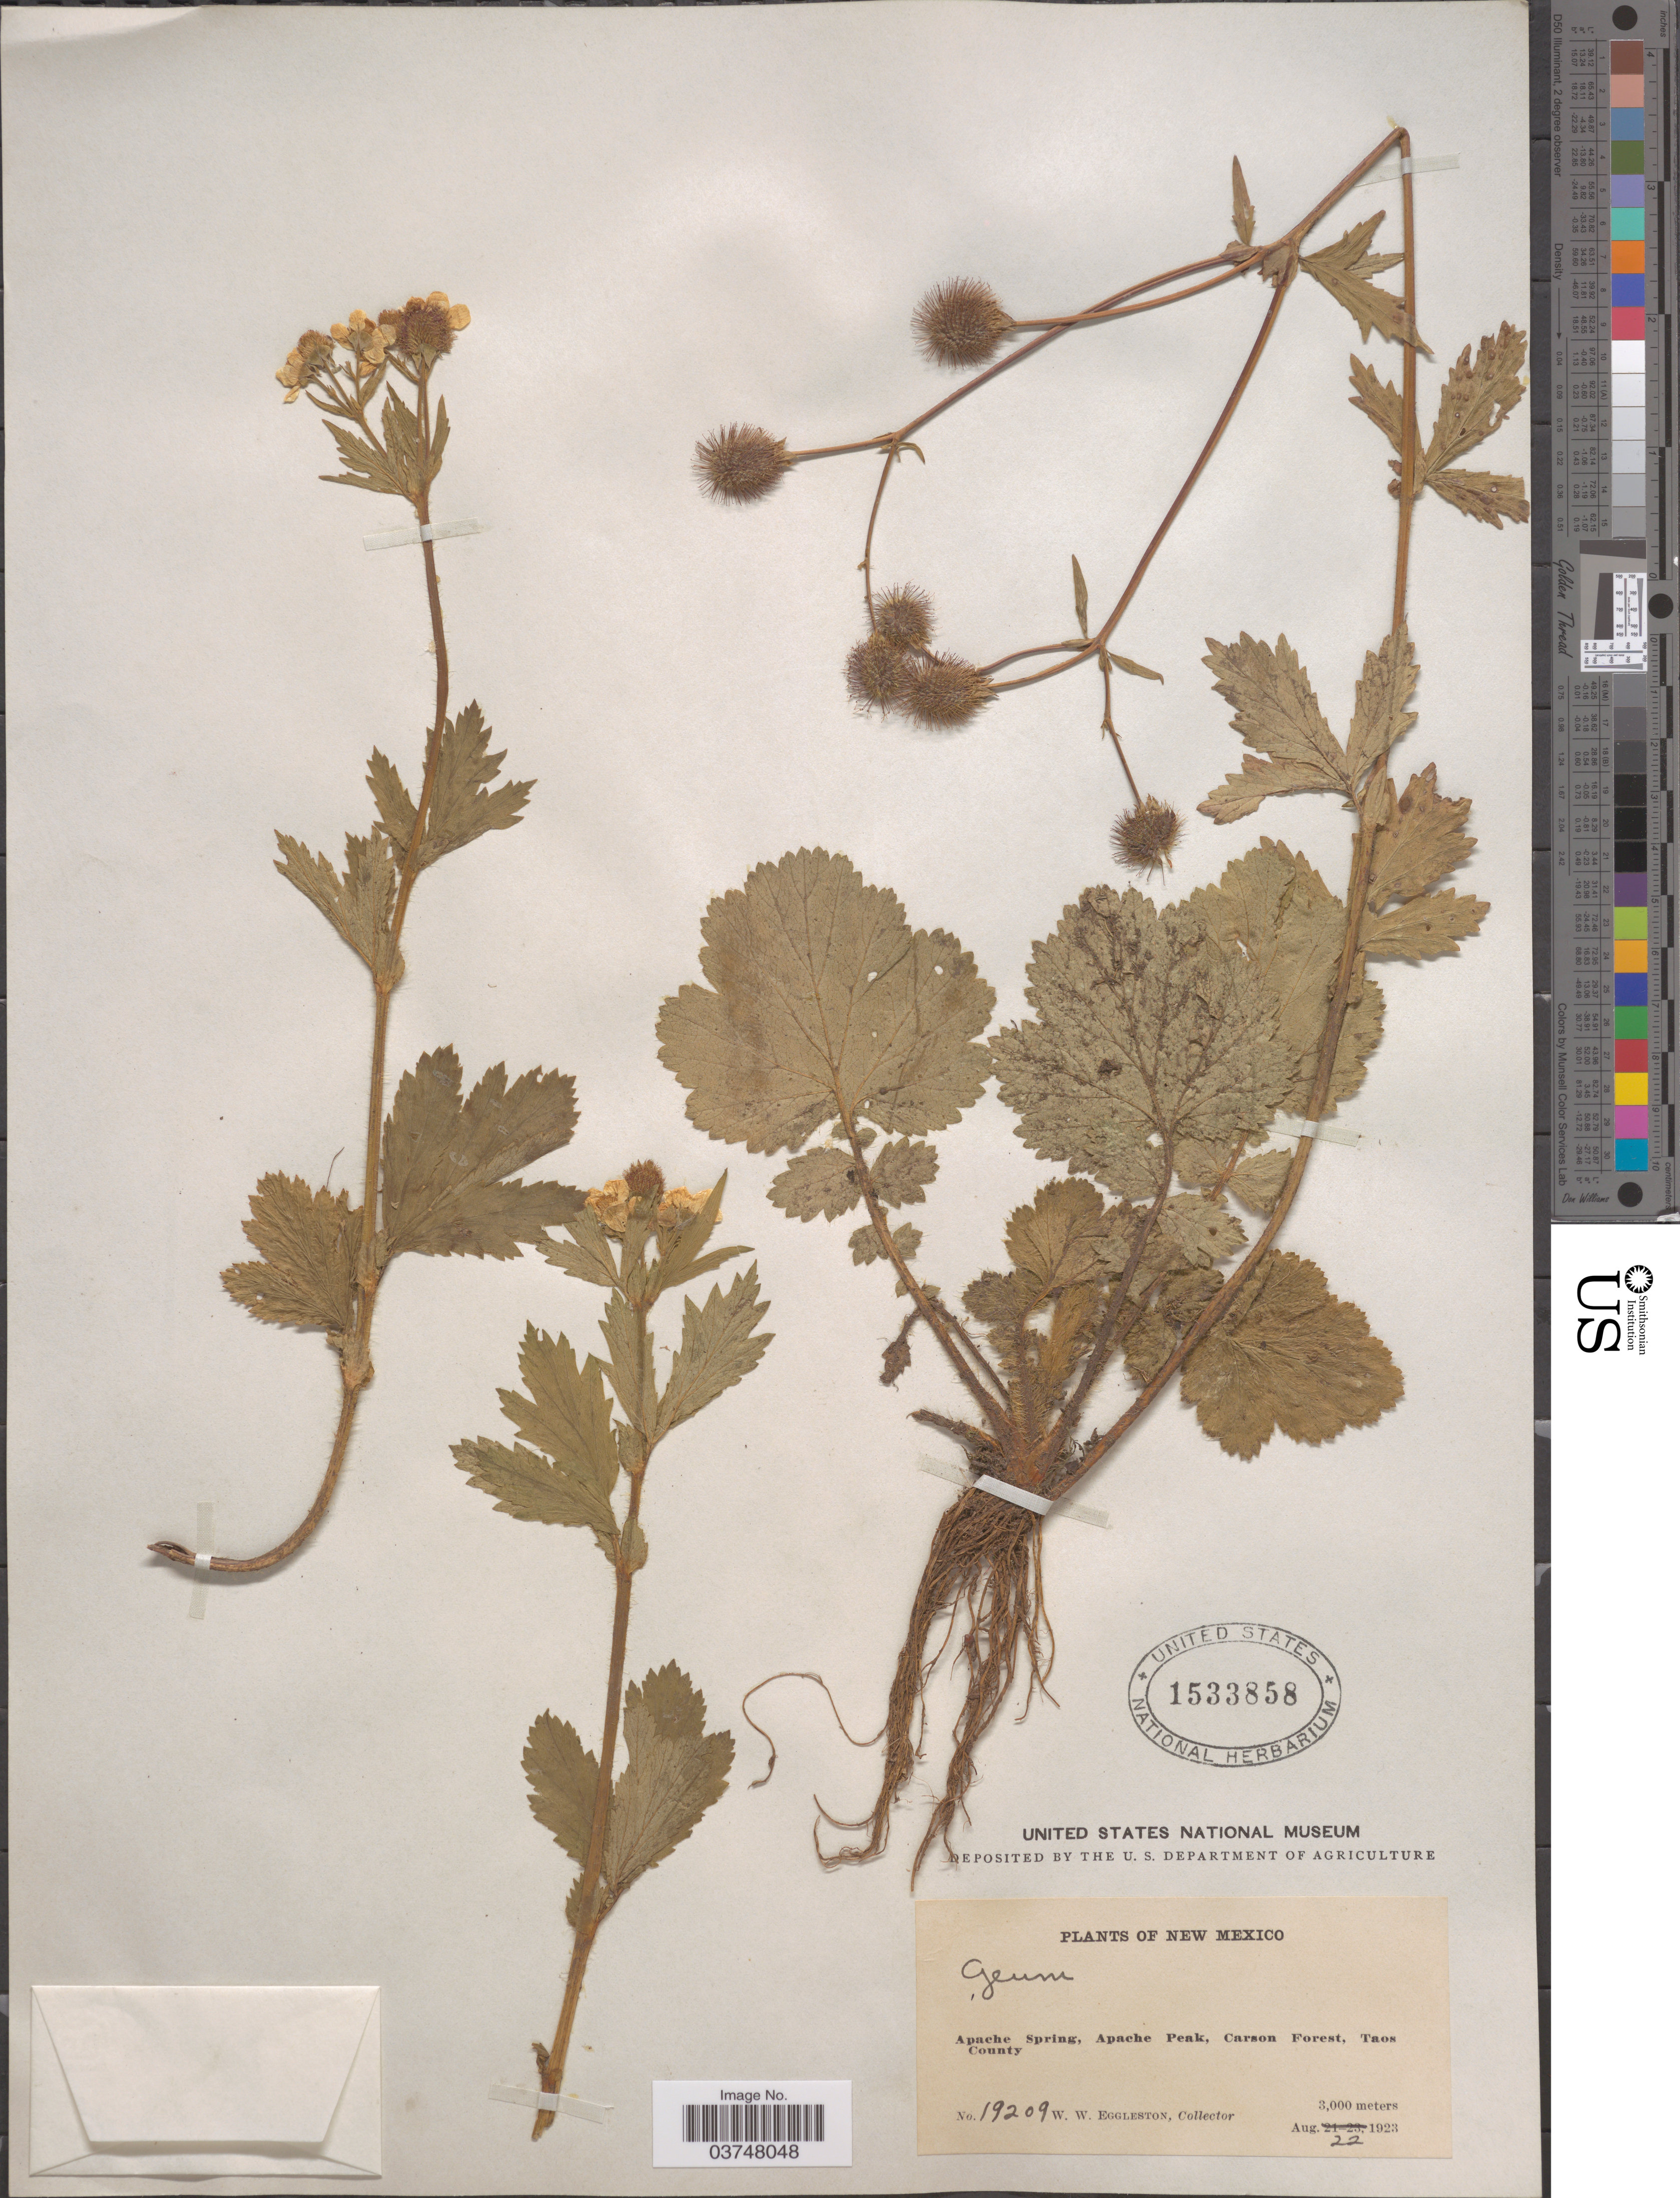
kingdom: Plantae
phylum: Tracheophyta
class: Magnoliopsida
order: Rosales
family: Rosaceae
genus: Geum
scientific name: Geum vernum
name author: (Raf.) Torr. & A. Gray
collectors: W. W. Eggleston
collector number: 19209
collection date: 1923-08-22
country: United States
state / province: New Mexico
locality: Apache Spring, Apache Peak, Carson Forest, Taos County.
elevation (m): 3000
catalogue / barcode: US 1533858